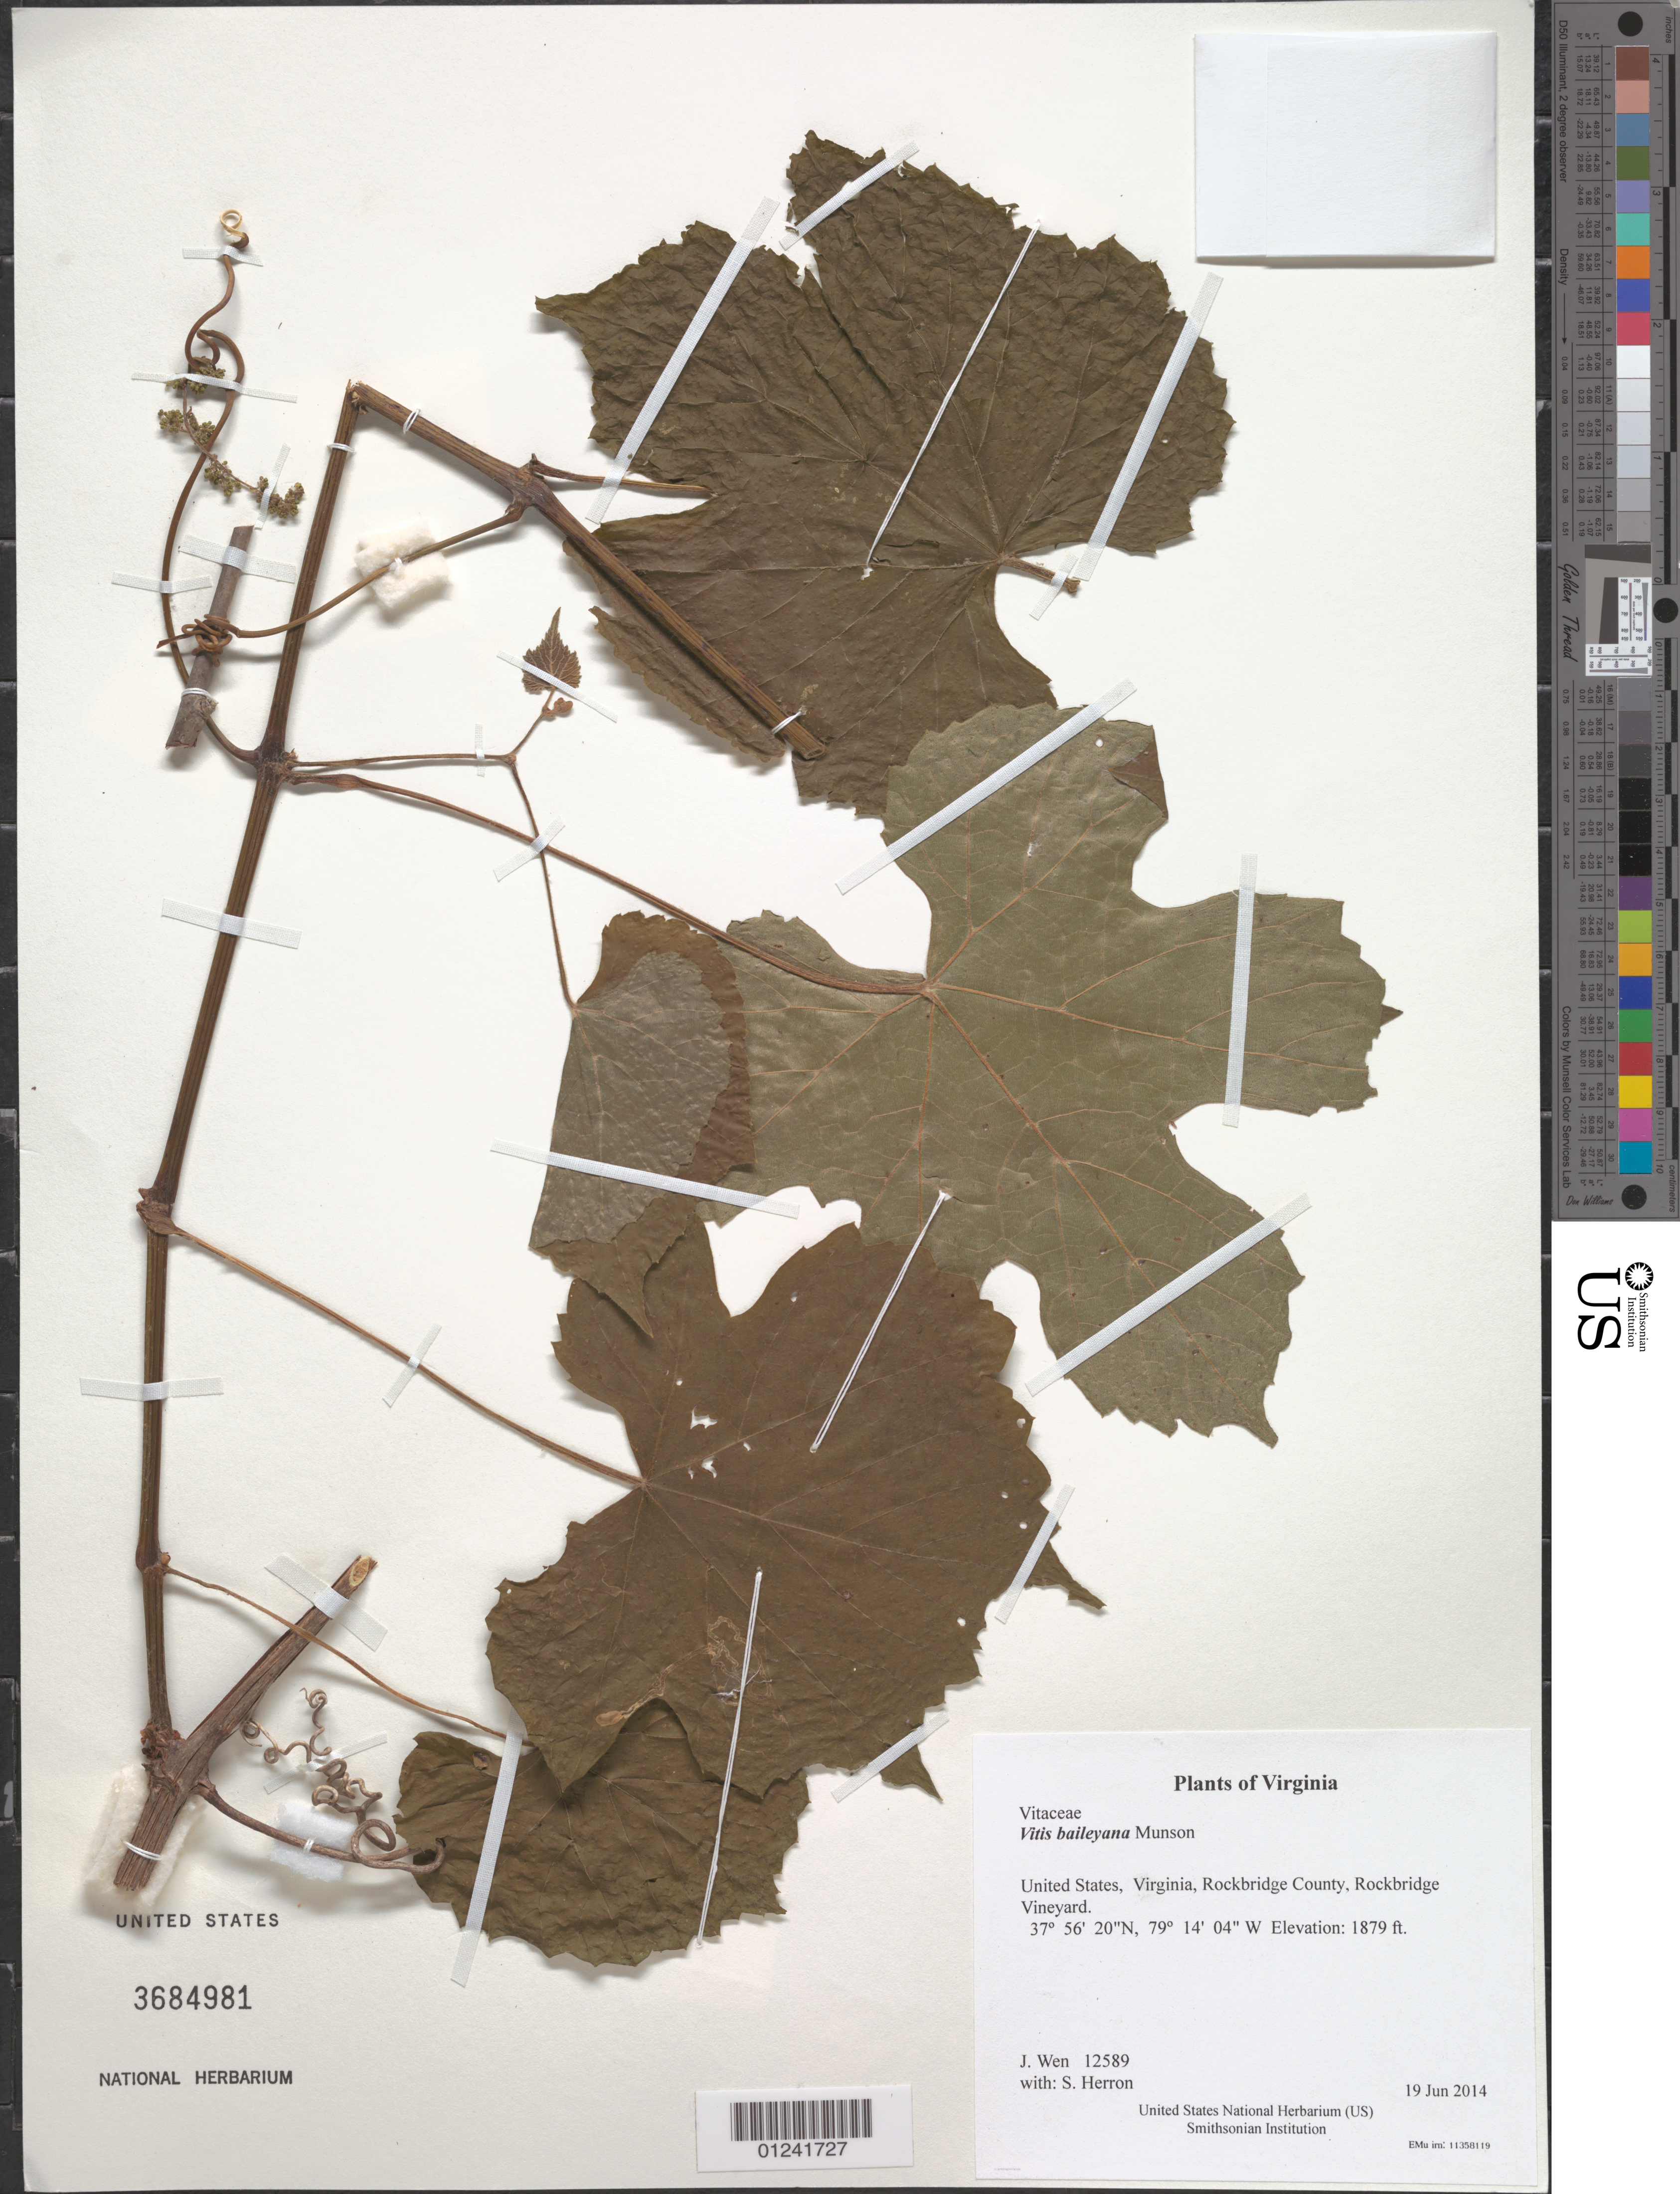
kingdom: Plantae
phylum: Tracheophyta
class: Magnoliopsida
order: Vitales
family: Vitaceae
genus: Vitis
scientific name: Vitis baileyana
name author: Munson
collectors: J. Wen & S. Herron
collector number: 12589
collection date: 2014-06-19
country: United States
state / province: Virginia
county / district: Rockbridge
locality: Rockbridge Vineyard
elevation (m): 573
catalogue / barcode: US 3684981